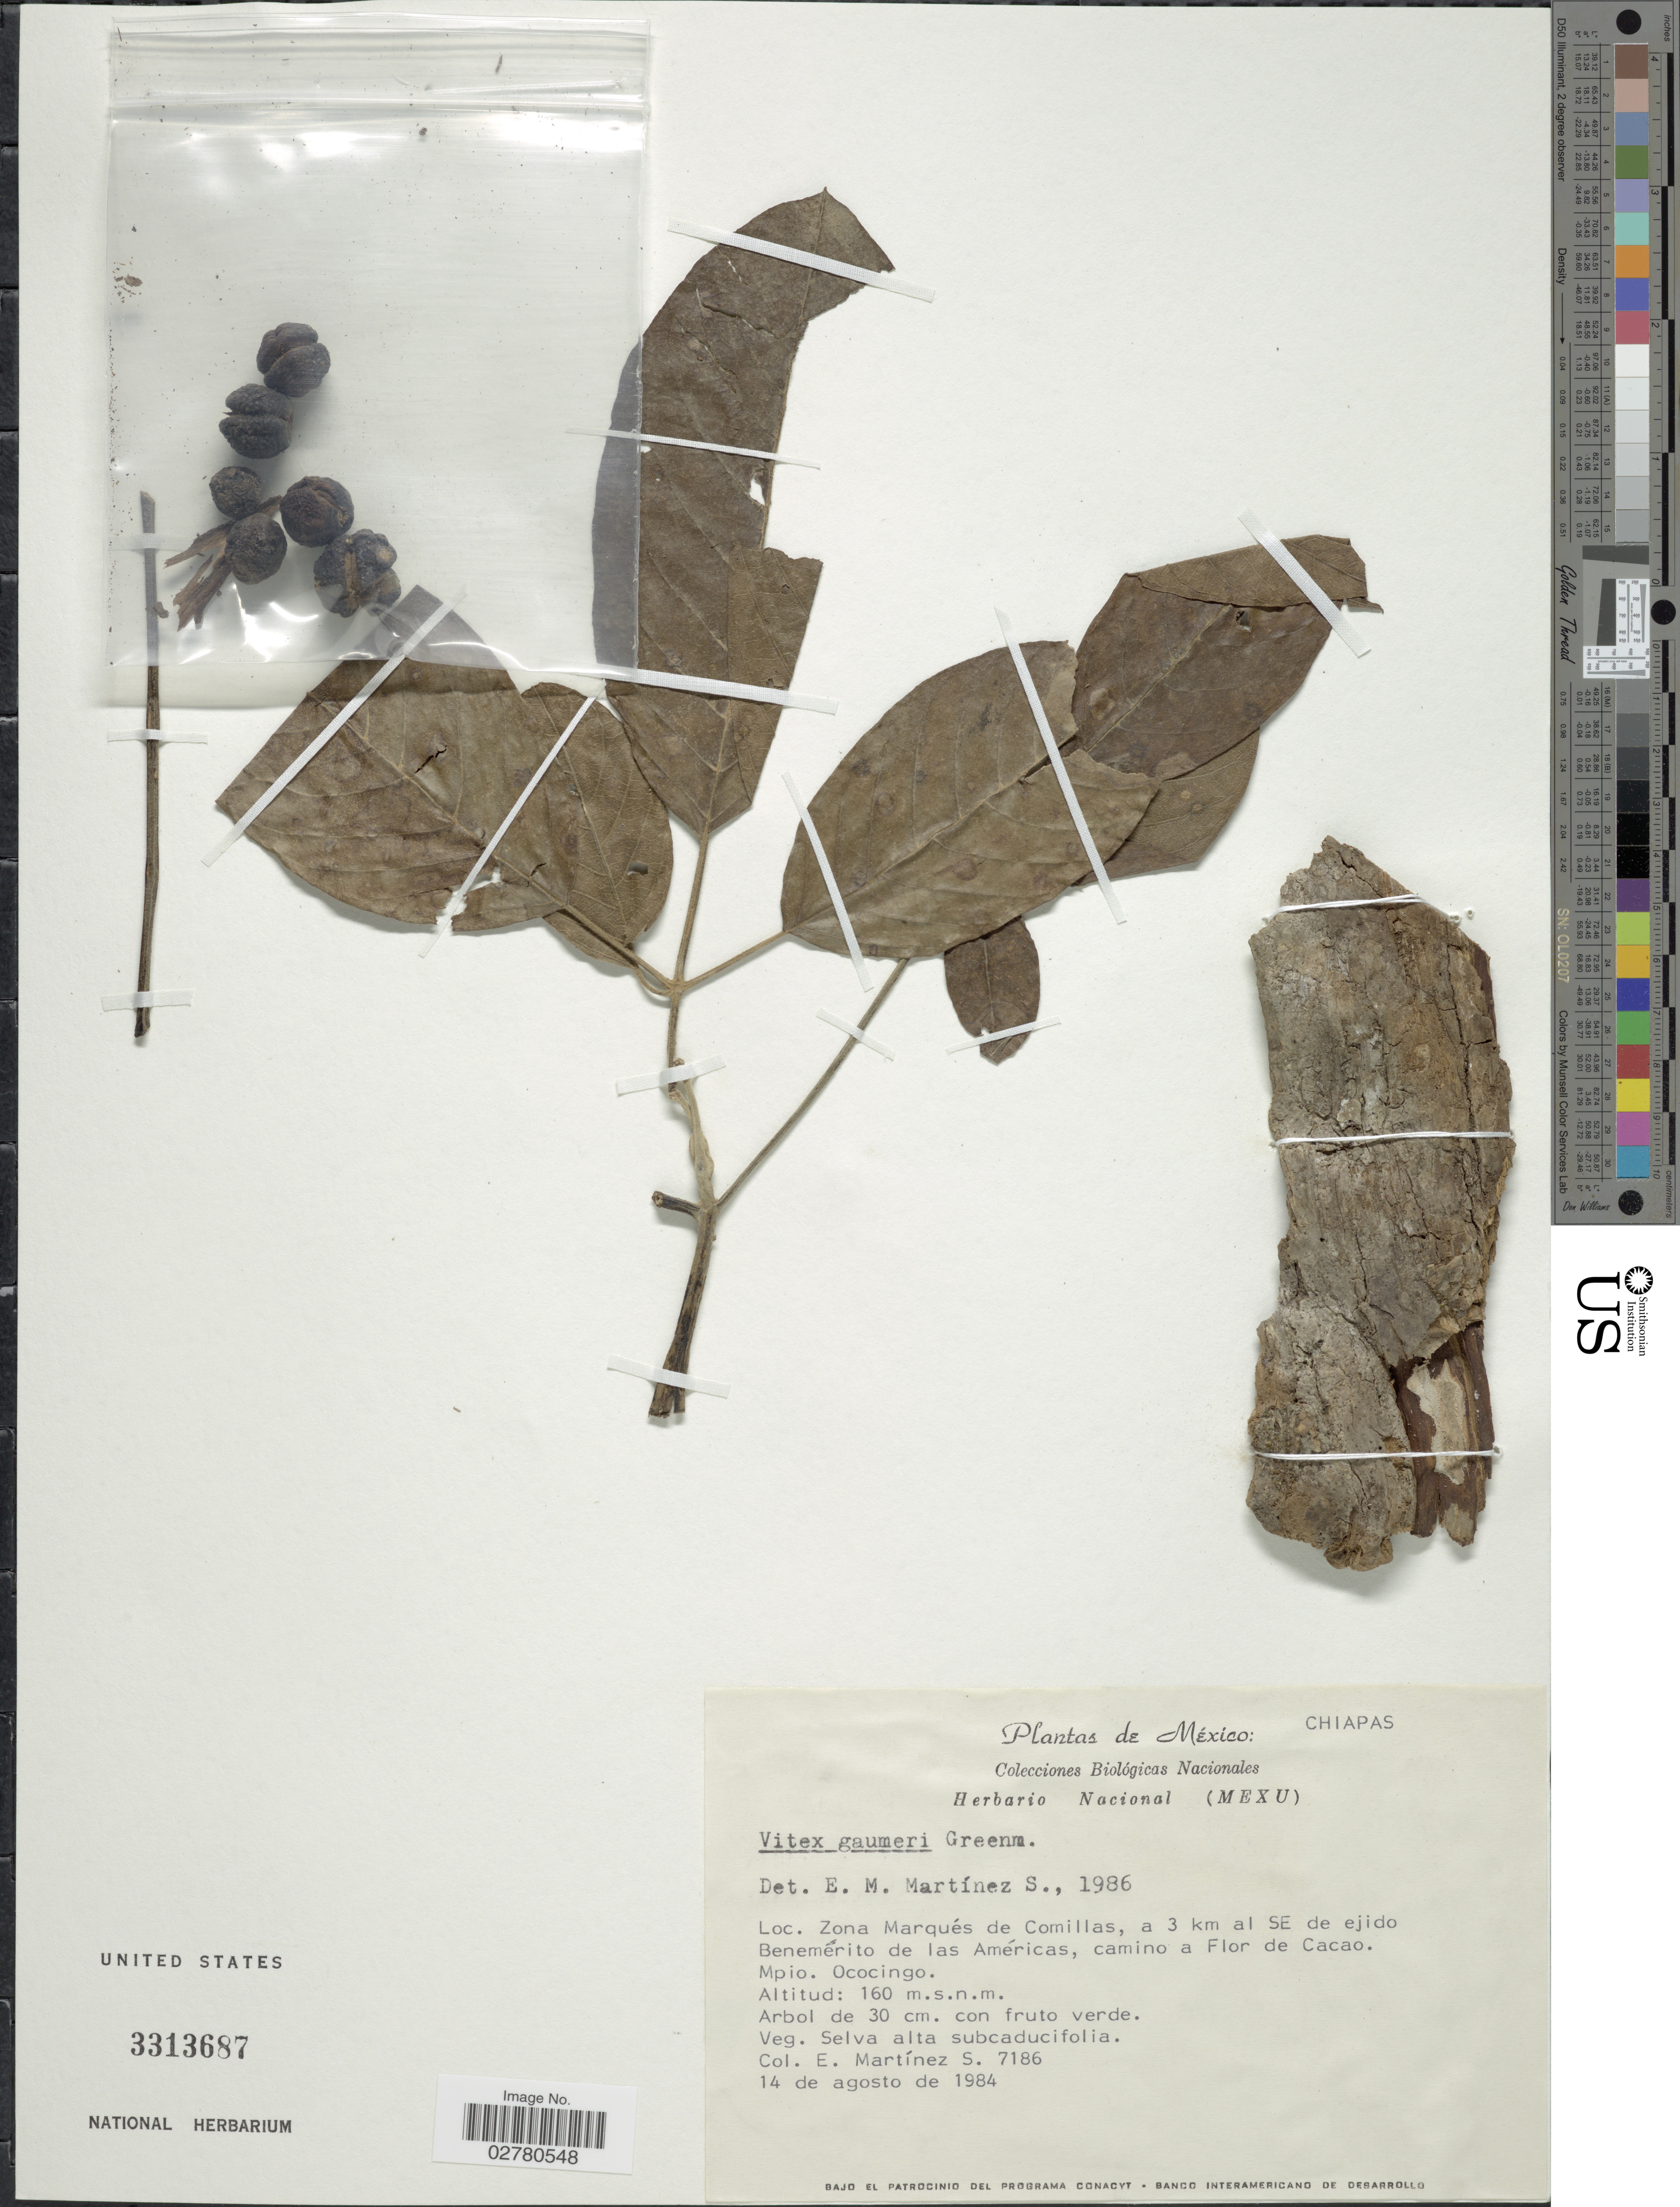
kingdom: Plantae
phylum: Tracheophyta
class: Magnoliopsida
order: Lamiales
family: Lamiaceae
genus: Vitex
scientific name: Vitex gaumeri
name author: Greenm.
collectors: E. M. Martínez S.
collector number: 7186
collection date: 1984-08-14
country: Mexico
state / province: Chiapas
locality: Zona Marqués de Comillas, a 3 km al SE de ejido Benemérito de las Américas, camino a Flor de Cacao, Mpio, Ococingo.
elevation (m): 160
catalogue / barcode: US 3313687